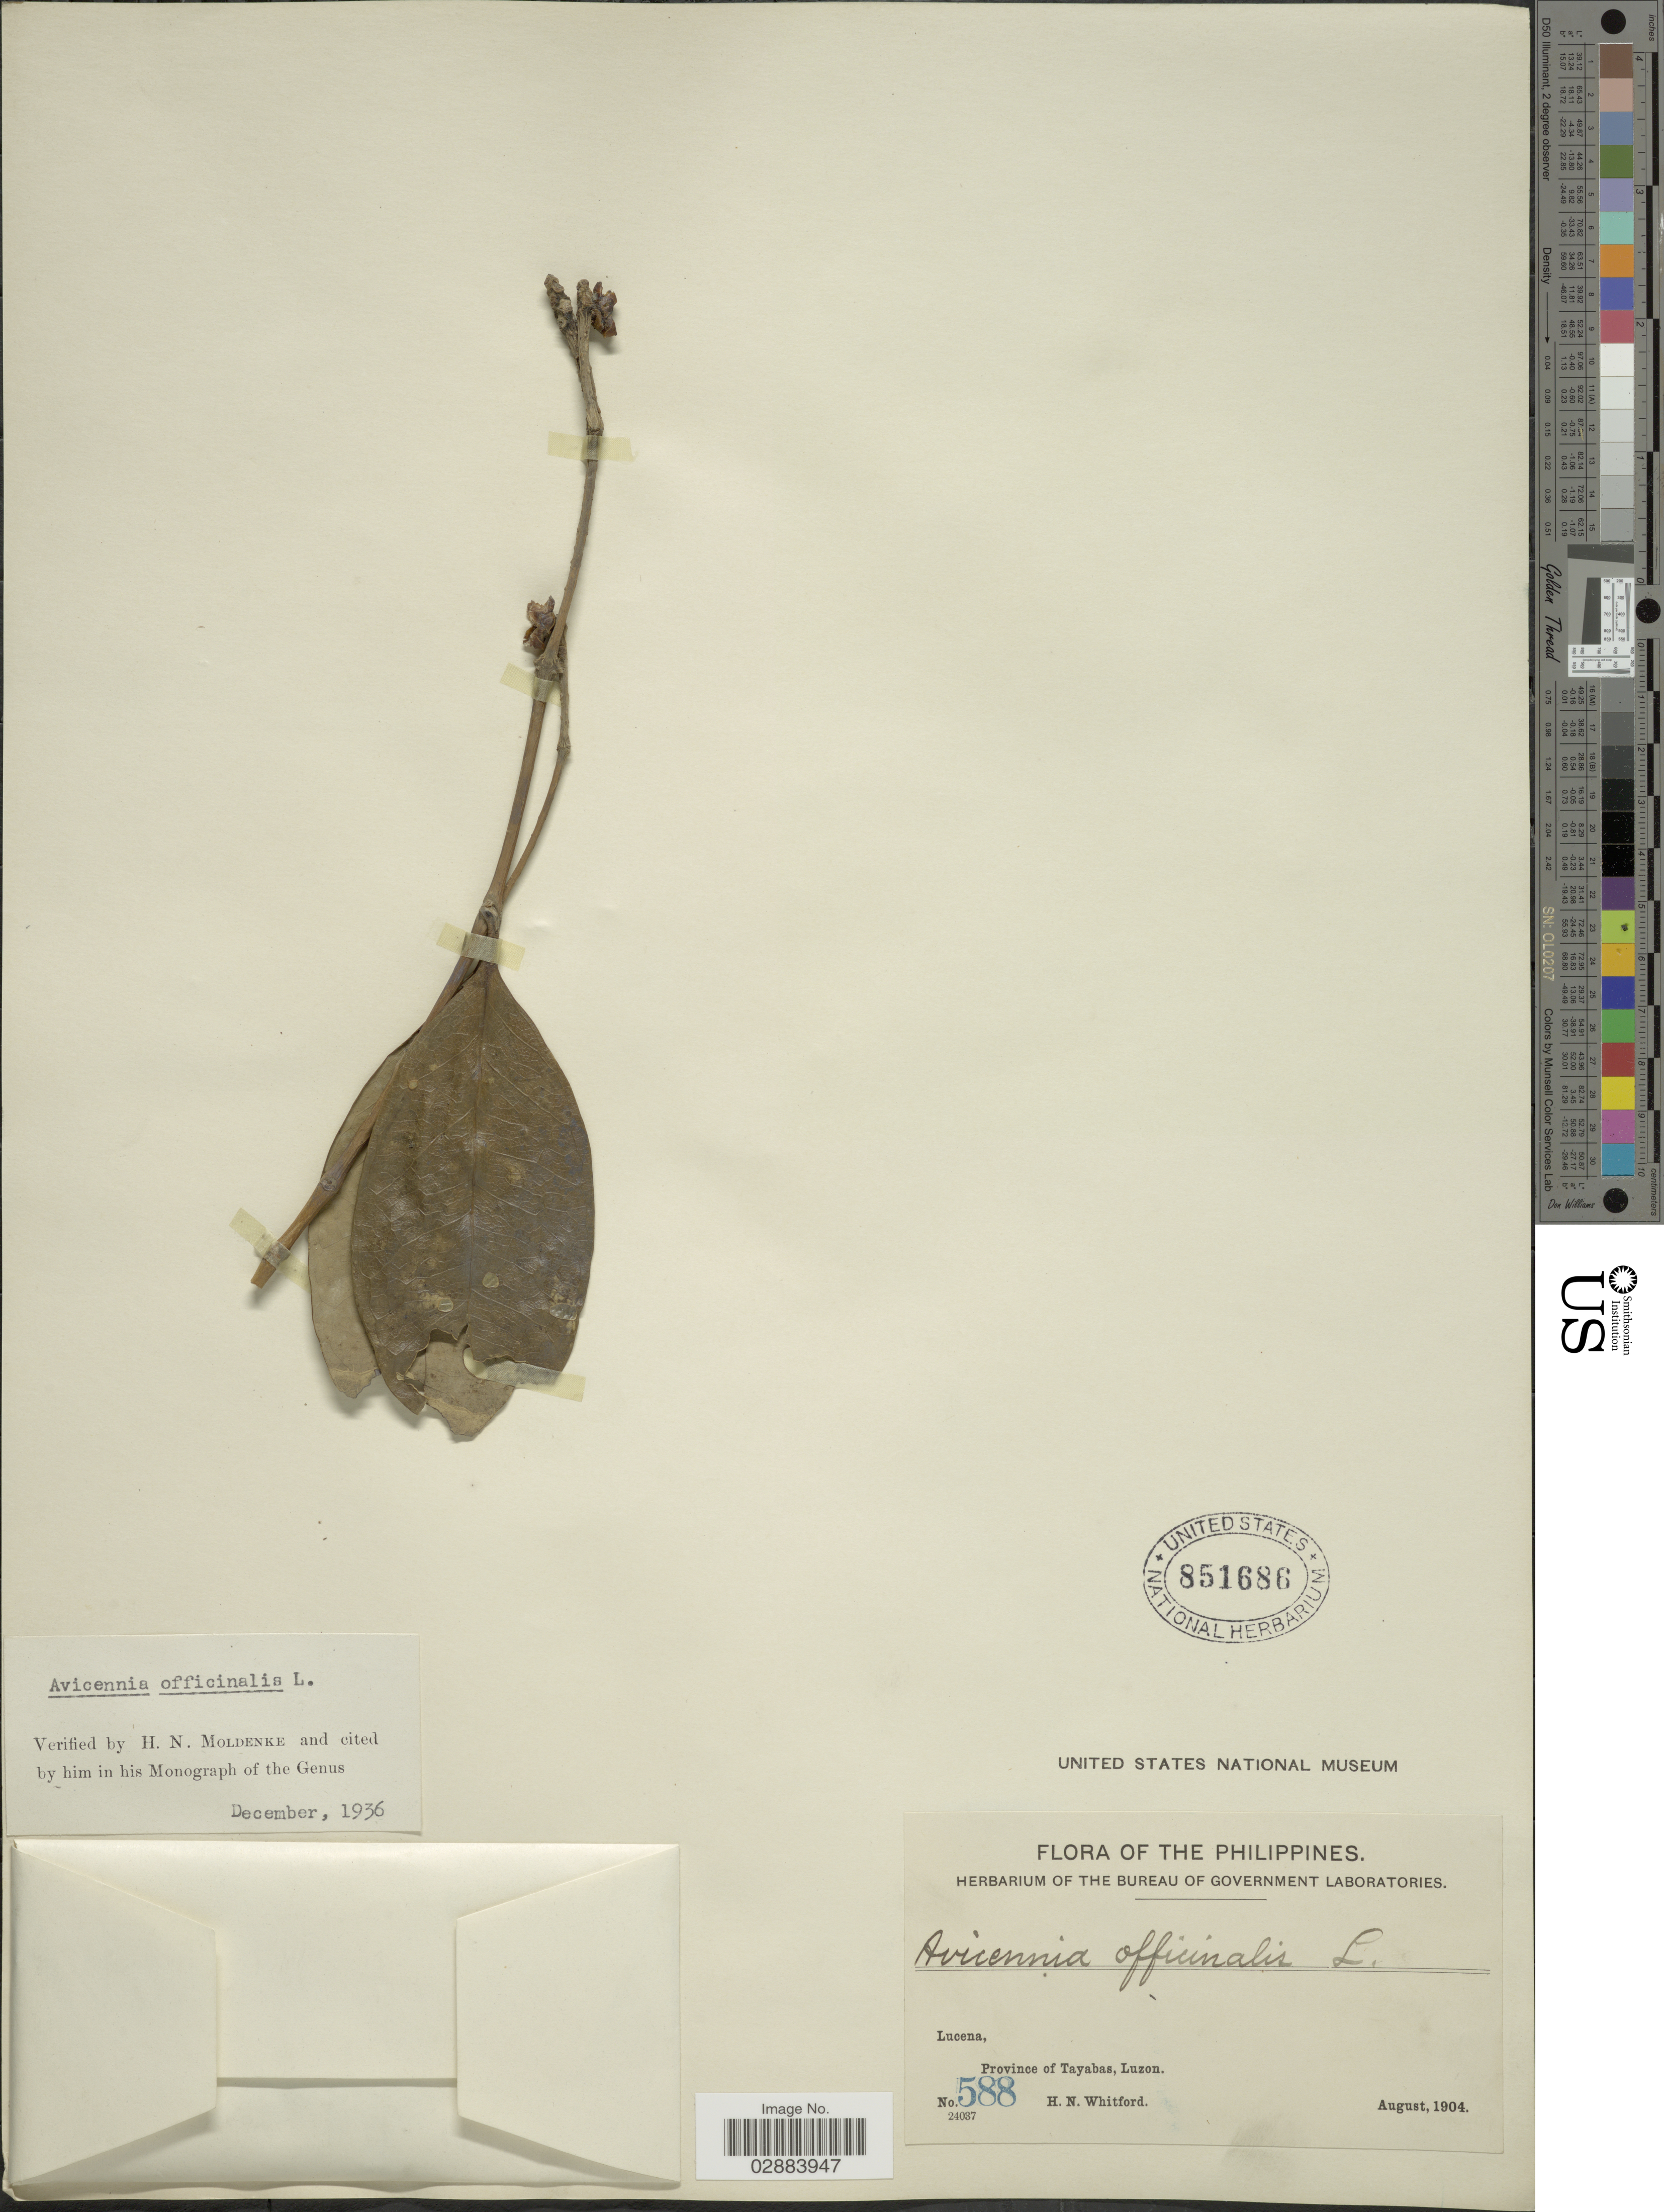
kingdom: Plantae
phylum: Tracheophyta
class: Magnoliopsida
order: Lamiales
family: Acanthaceae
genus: Avicennia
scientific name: Avicennia officinalis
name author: L.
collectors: H. N. Whitford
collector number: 588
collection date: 1904-08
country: Philippines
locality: Lucena, Province of Tayabas, Luzon.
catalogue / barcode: US 851686